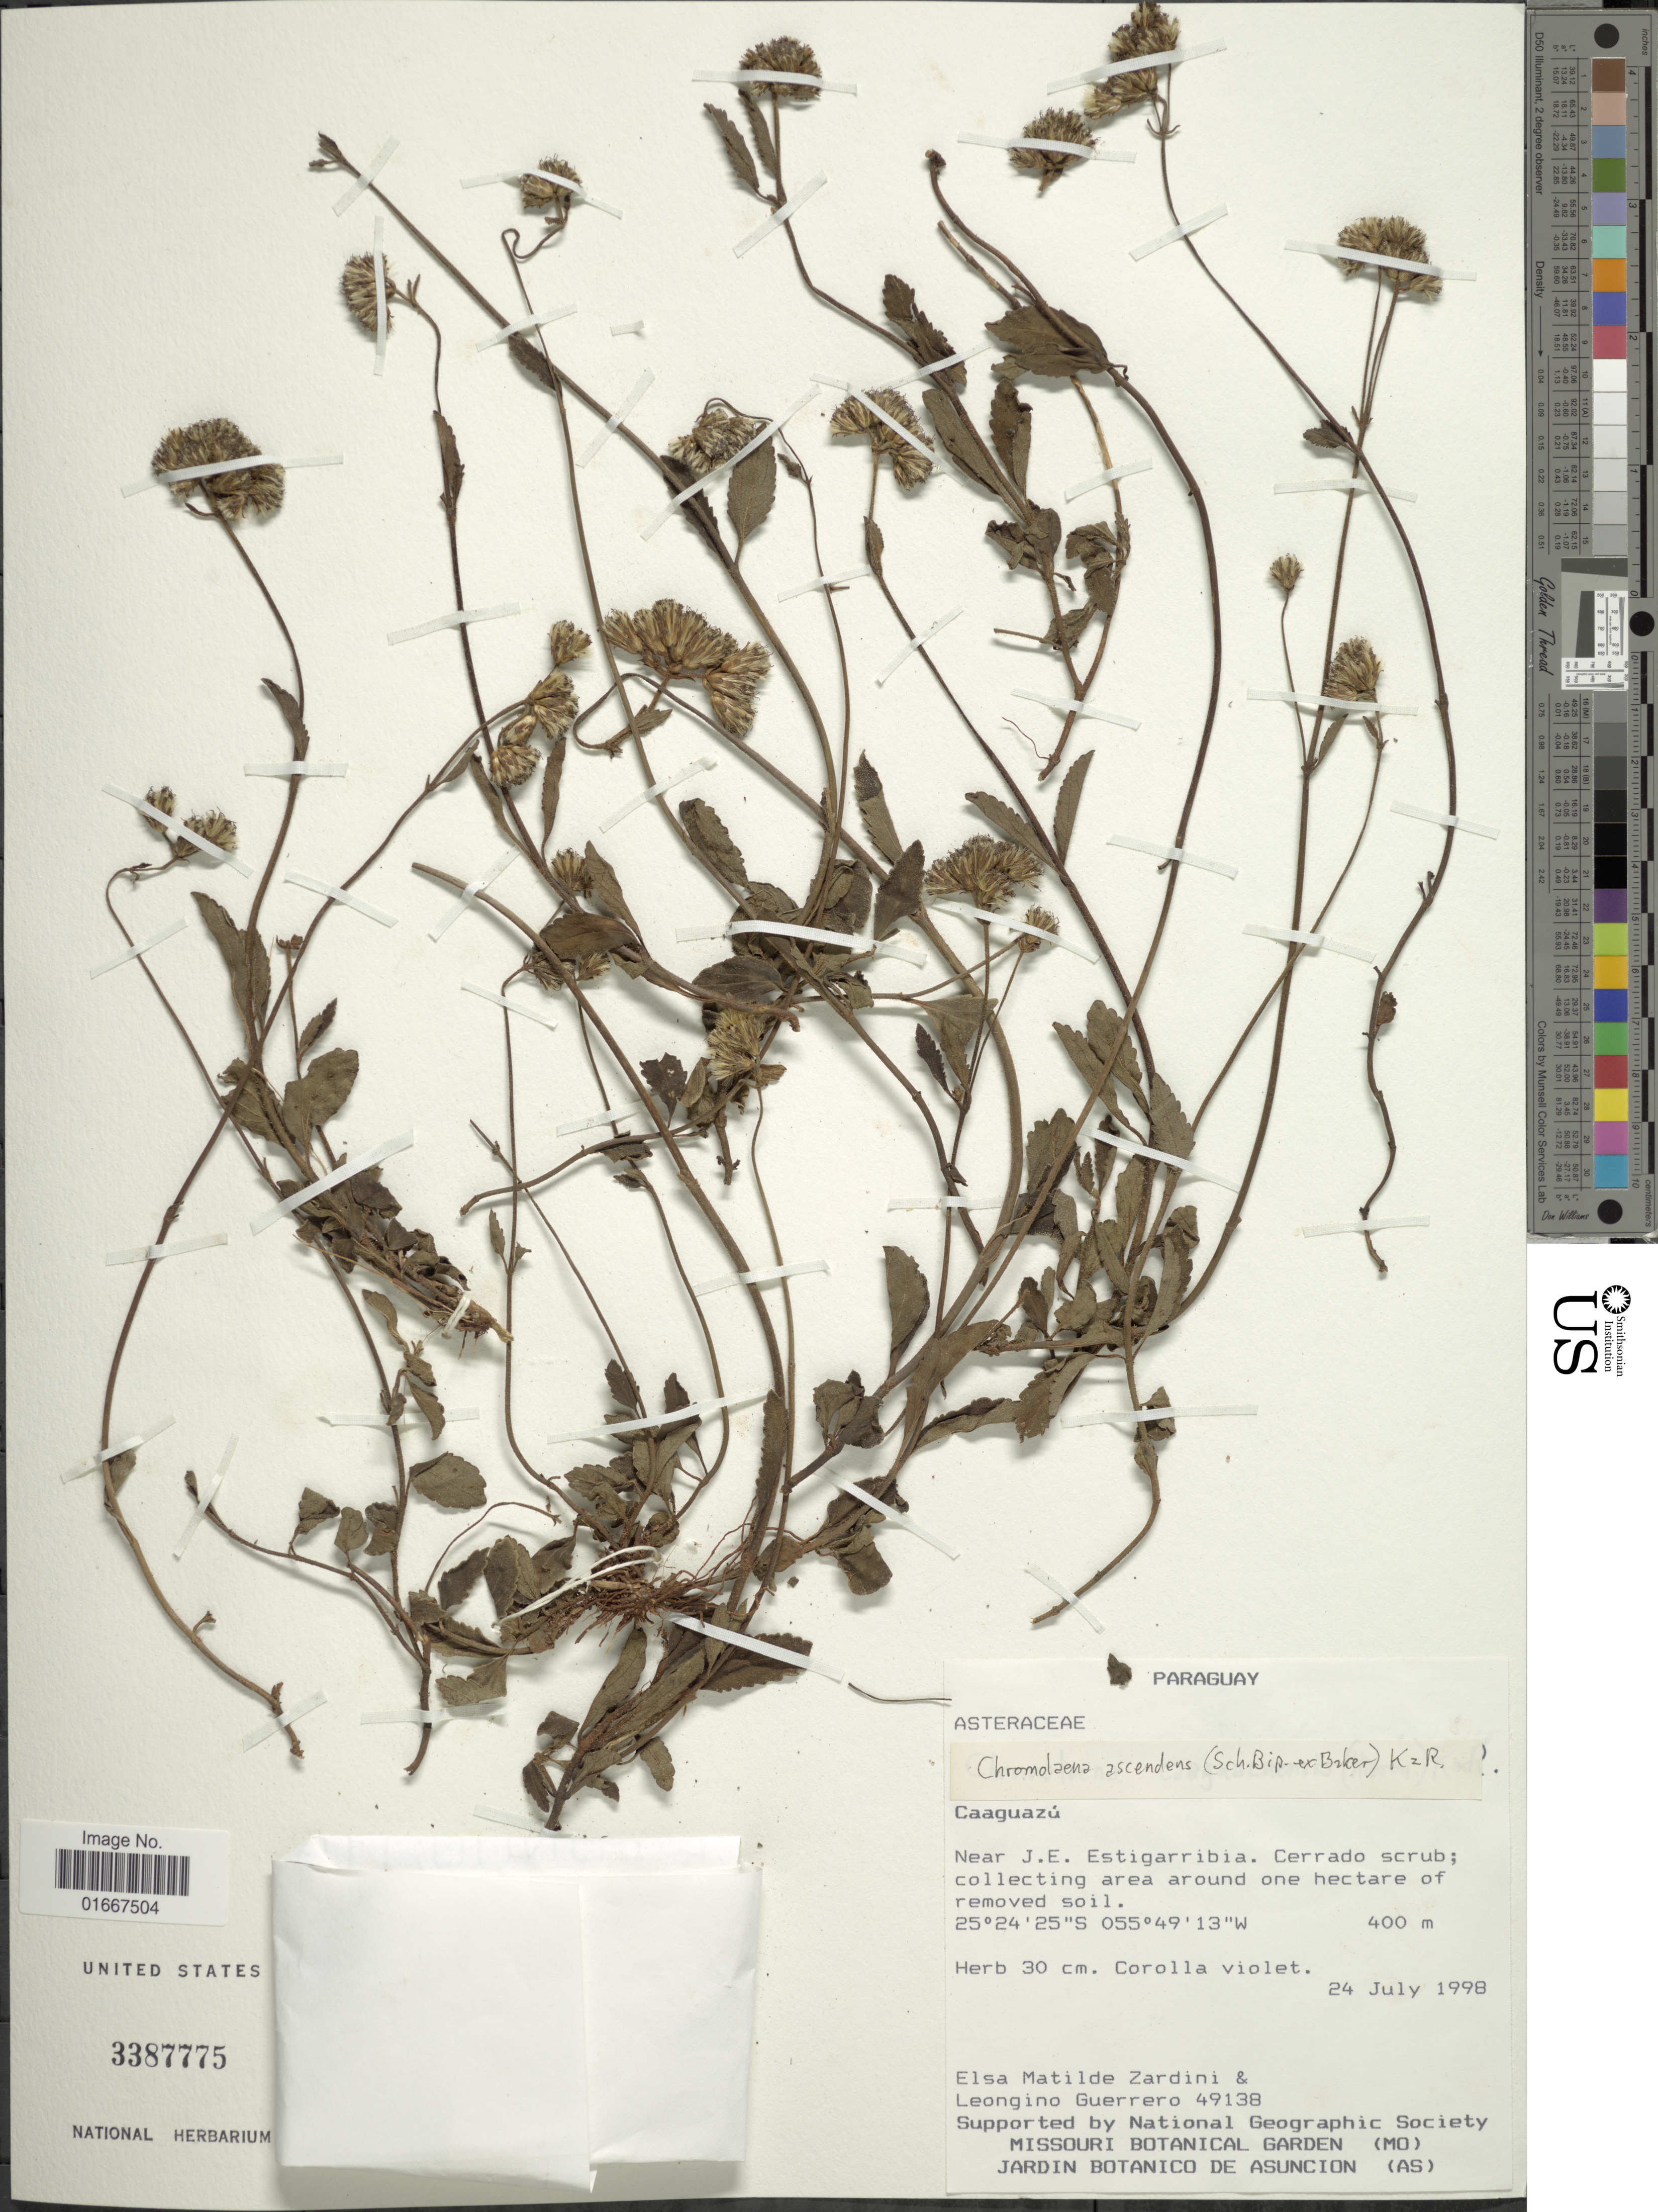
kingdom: Plantae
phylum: Tracheophyta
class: Magnoliopsida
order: Asterales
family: Asteraceae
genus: Chromolaena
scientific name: Chromolaena ascendens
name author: (Sch. Bip. ex Baker) R.M. King & H. Rob.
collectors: E. M. Zardini & L. Guerrero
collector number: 49138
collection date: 1998-07-24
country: Paraguay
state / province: Caaguazu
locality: Near J.E. Estigarribia. Cerrado scrub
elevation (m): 400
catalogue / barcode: US 3387775